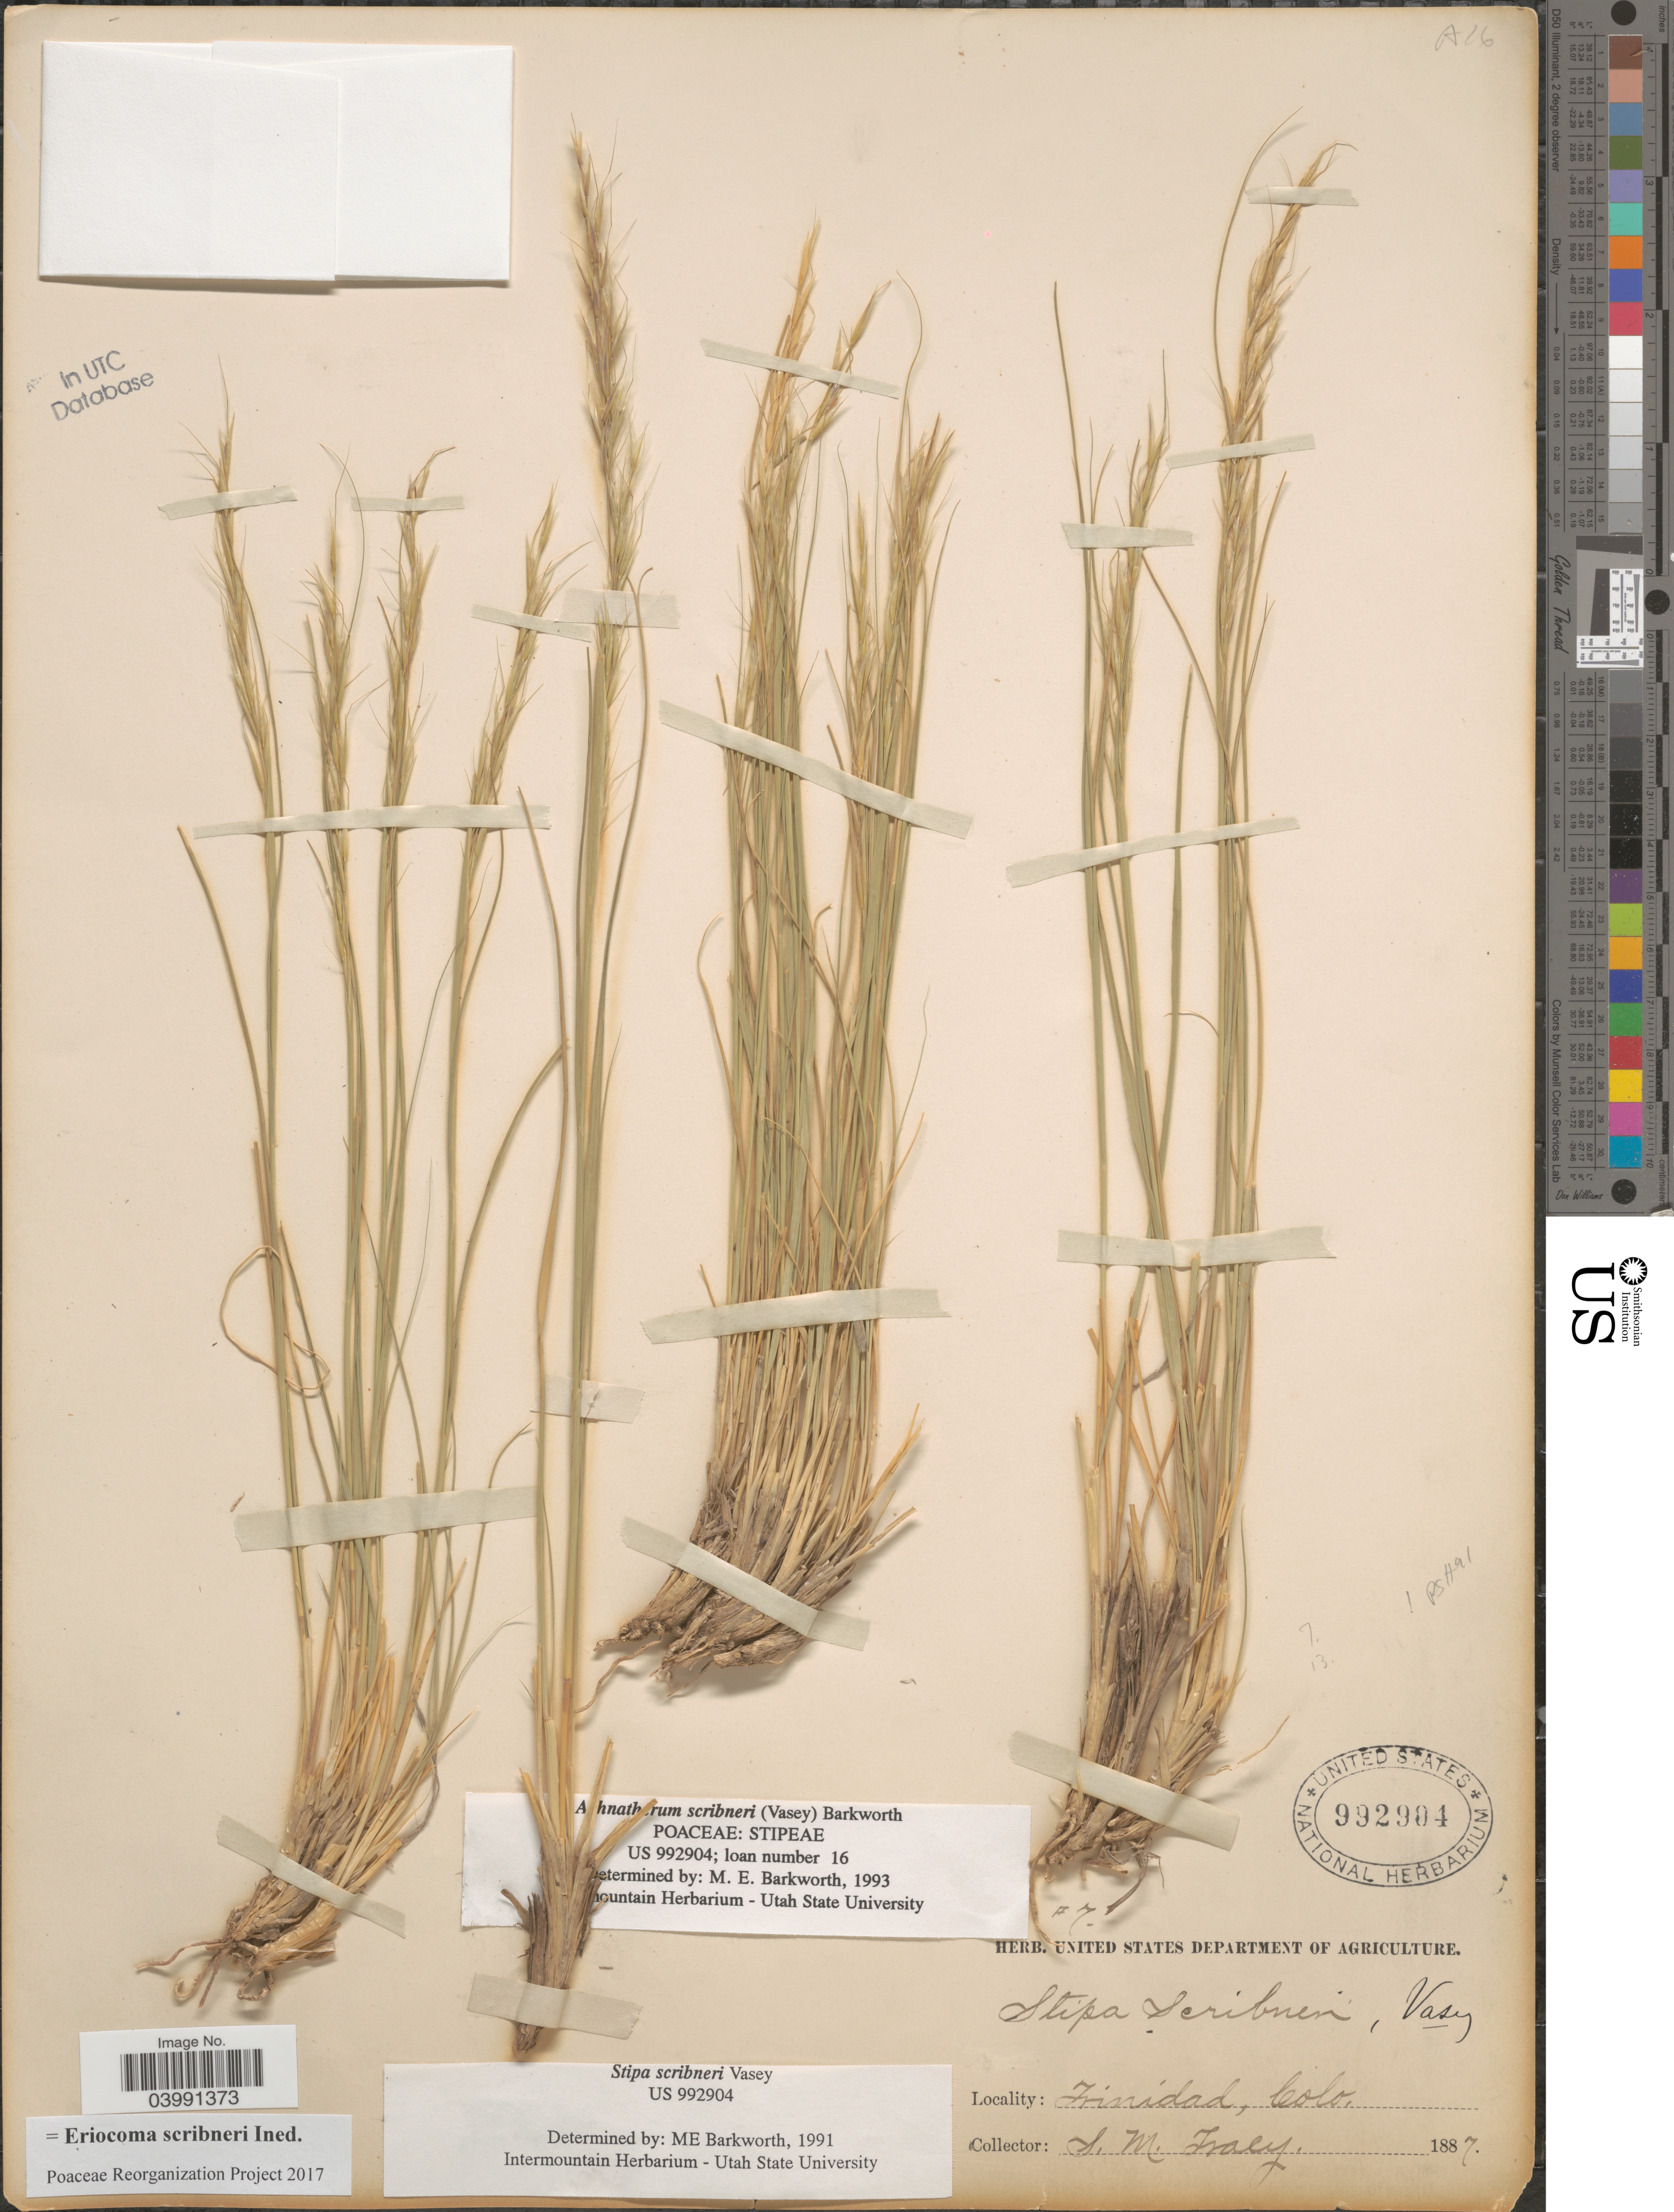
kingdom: Plantae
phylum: Tracheophyta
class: Liliopsida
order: Poales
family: Poaceae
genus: Eriocoma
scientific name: Eriocoma scribneri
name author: (Vasey) Romasch.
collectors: S. M. Tracy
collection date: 1887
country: United States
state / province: Colorado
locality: Trinidad.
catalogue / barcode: US 992904